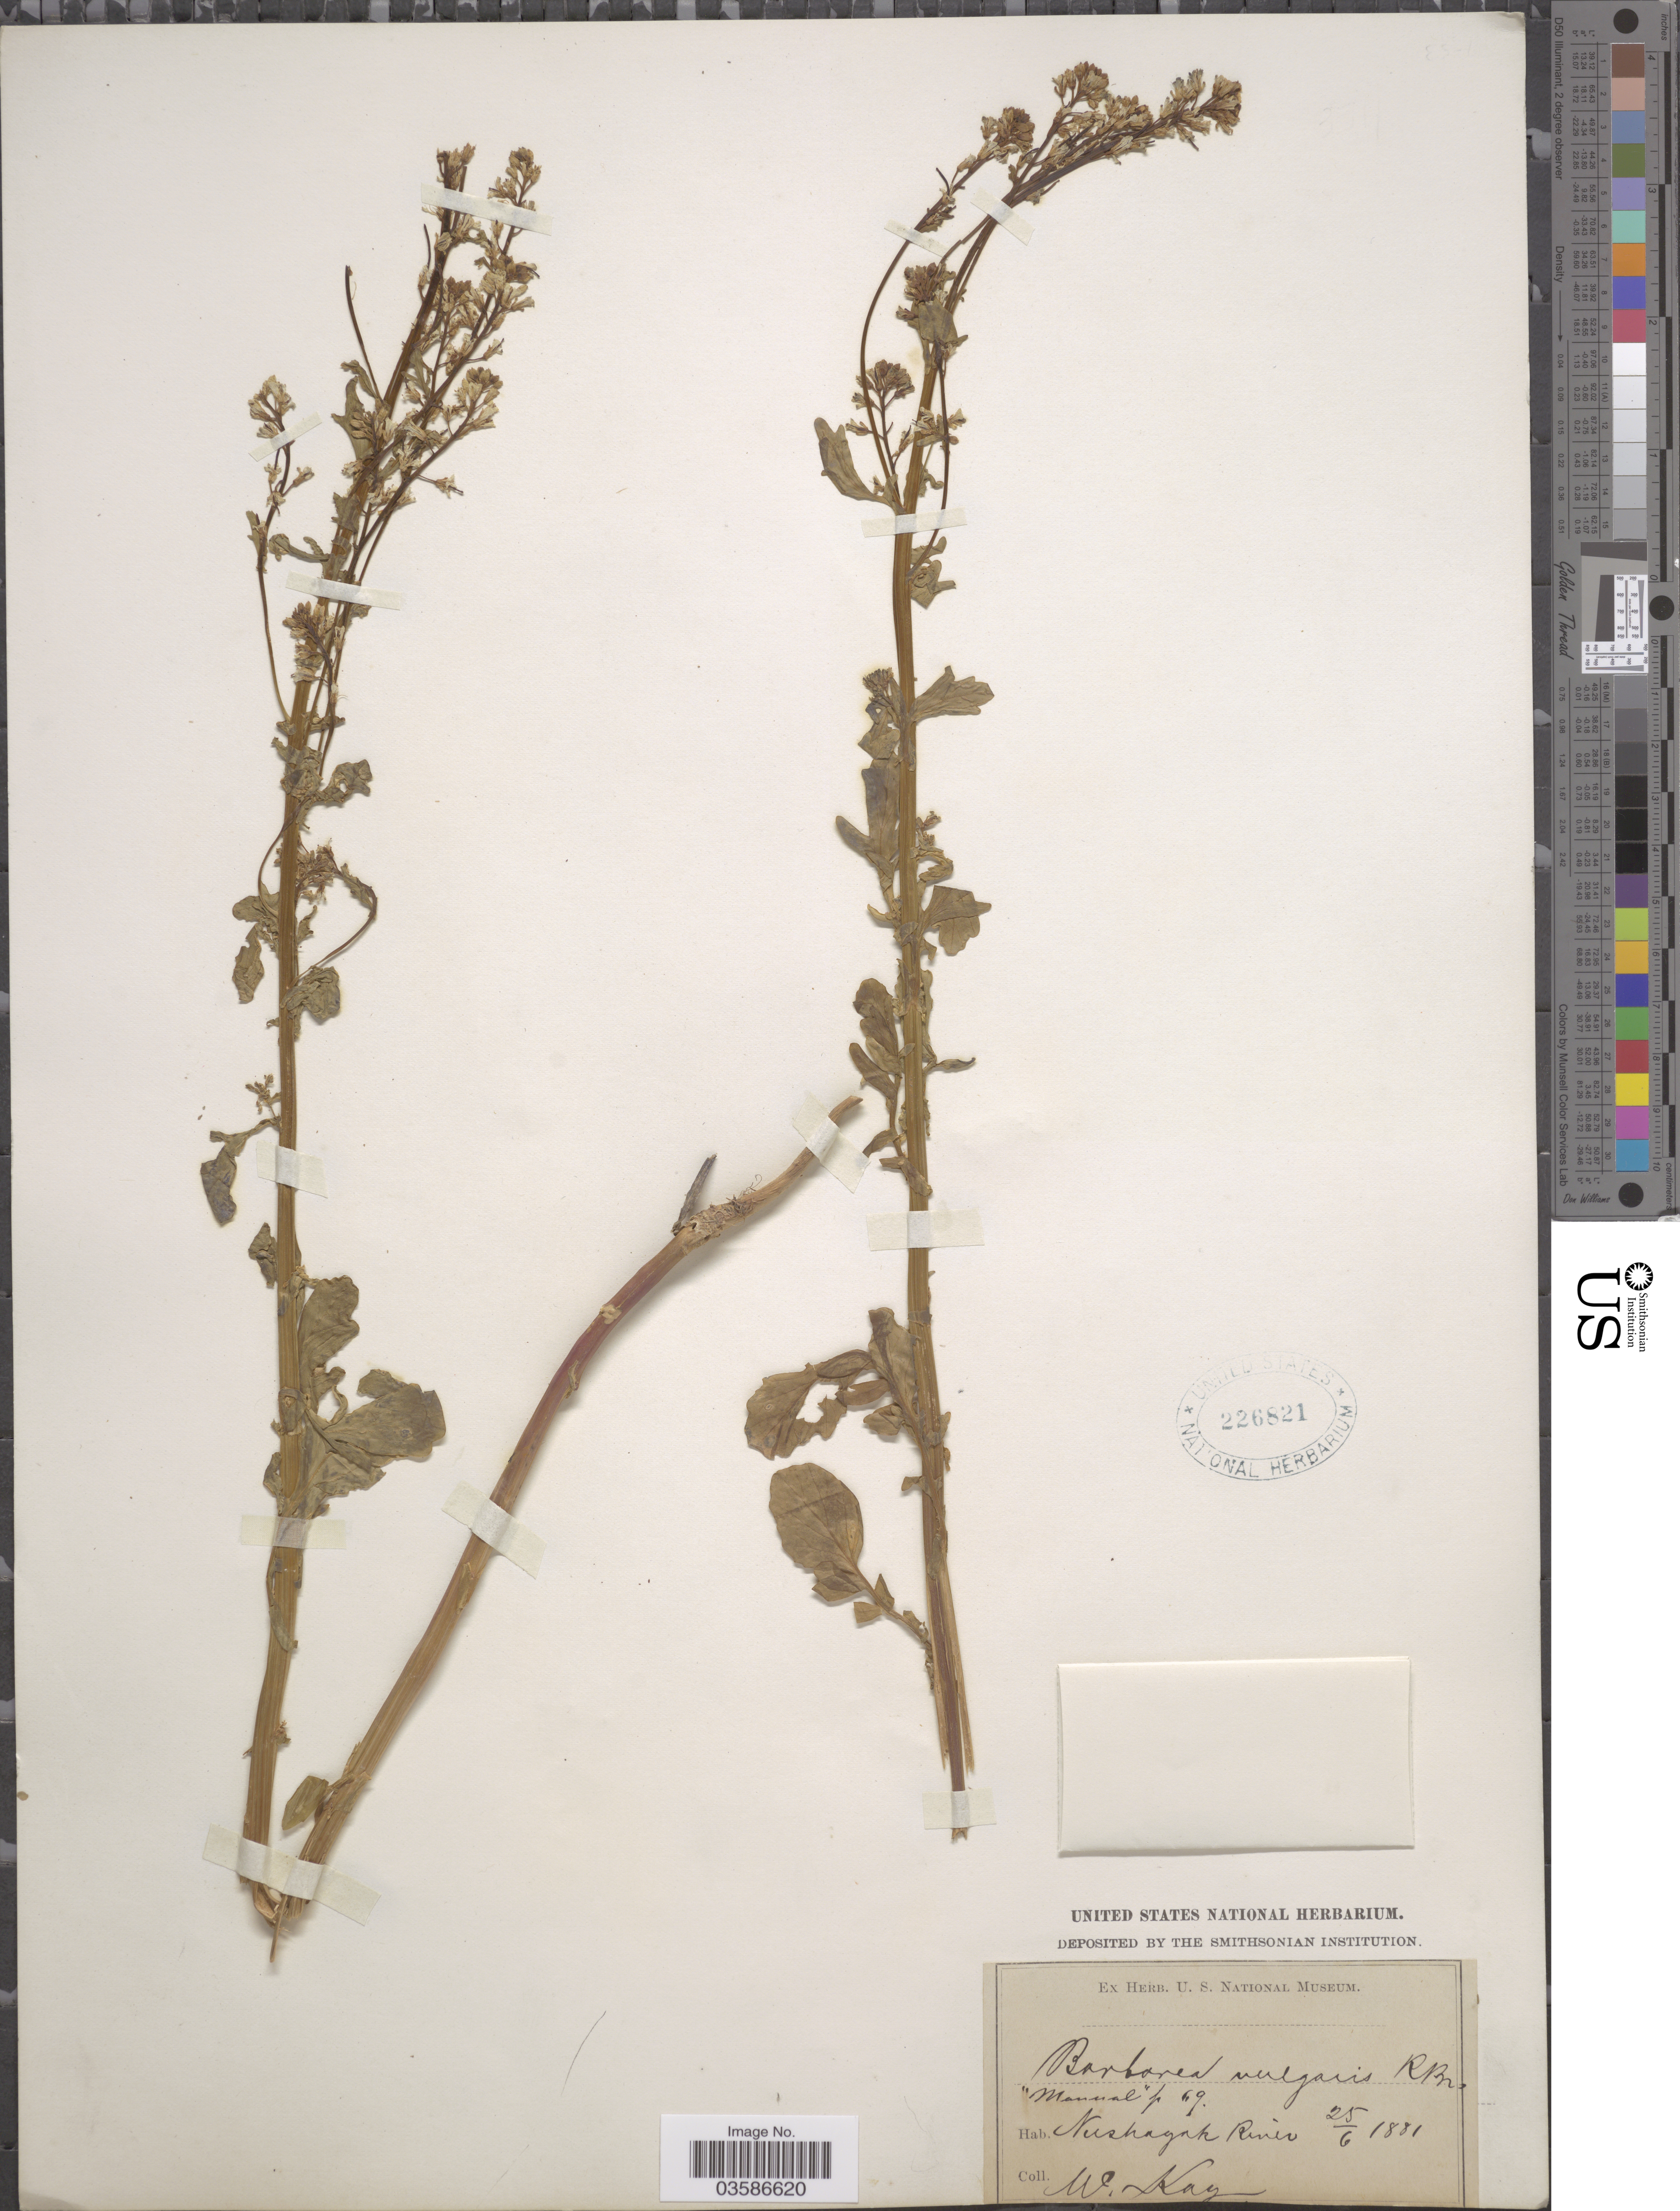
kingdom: Plantae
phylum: Tracheophyta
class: Magnoliopsida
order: Brassicales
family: Brassicaceae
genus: Barbarea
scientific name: Barbarea vulgaris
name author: W.T. Aiton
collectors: W. Kay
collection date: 1881-06-25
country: United States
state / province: Alaska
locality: Nushagak River.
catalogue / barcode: US 226821